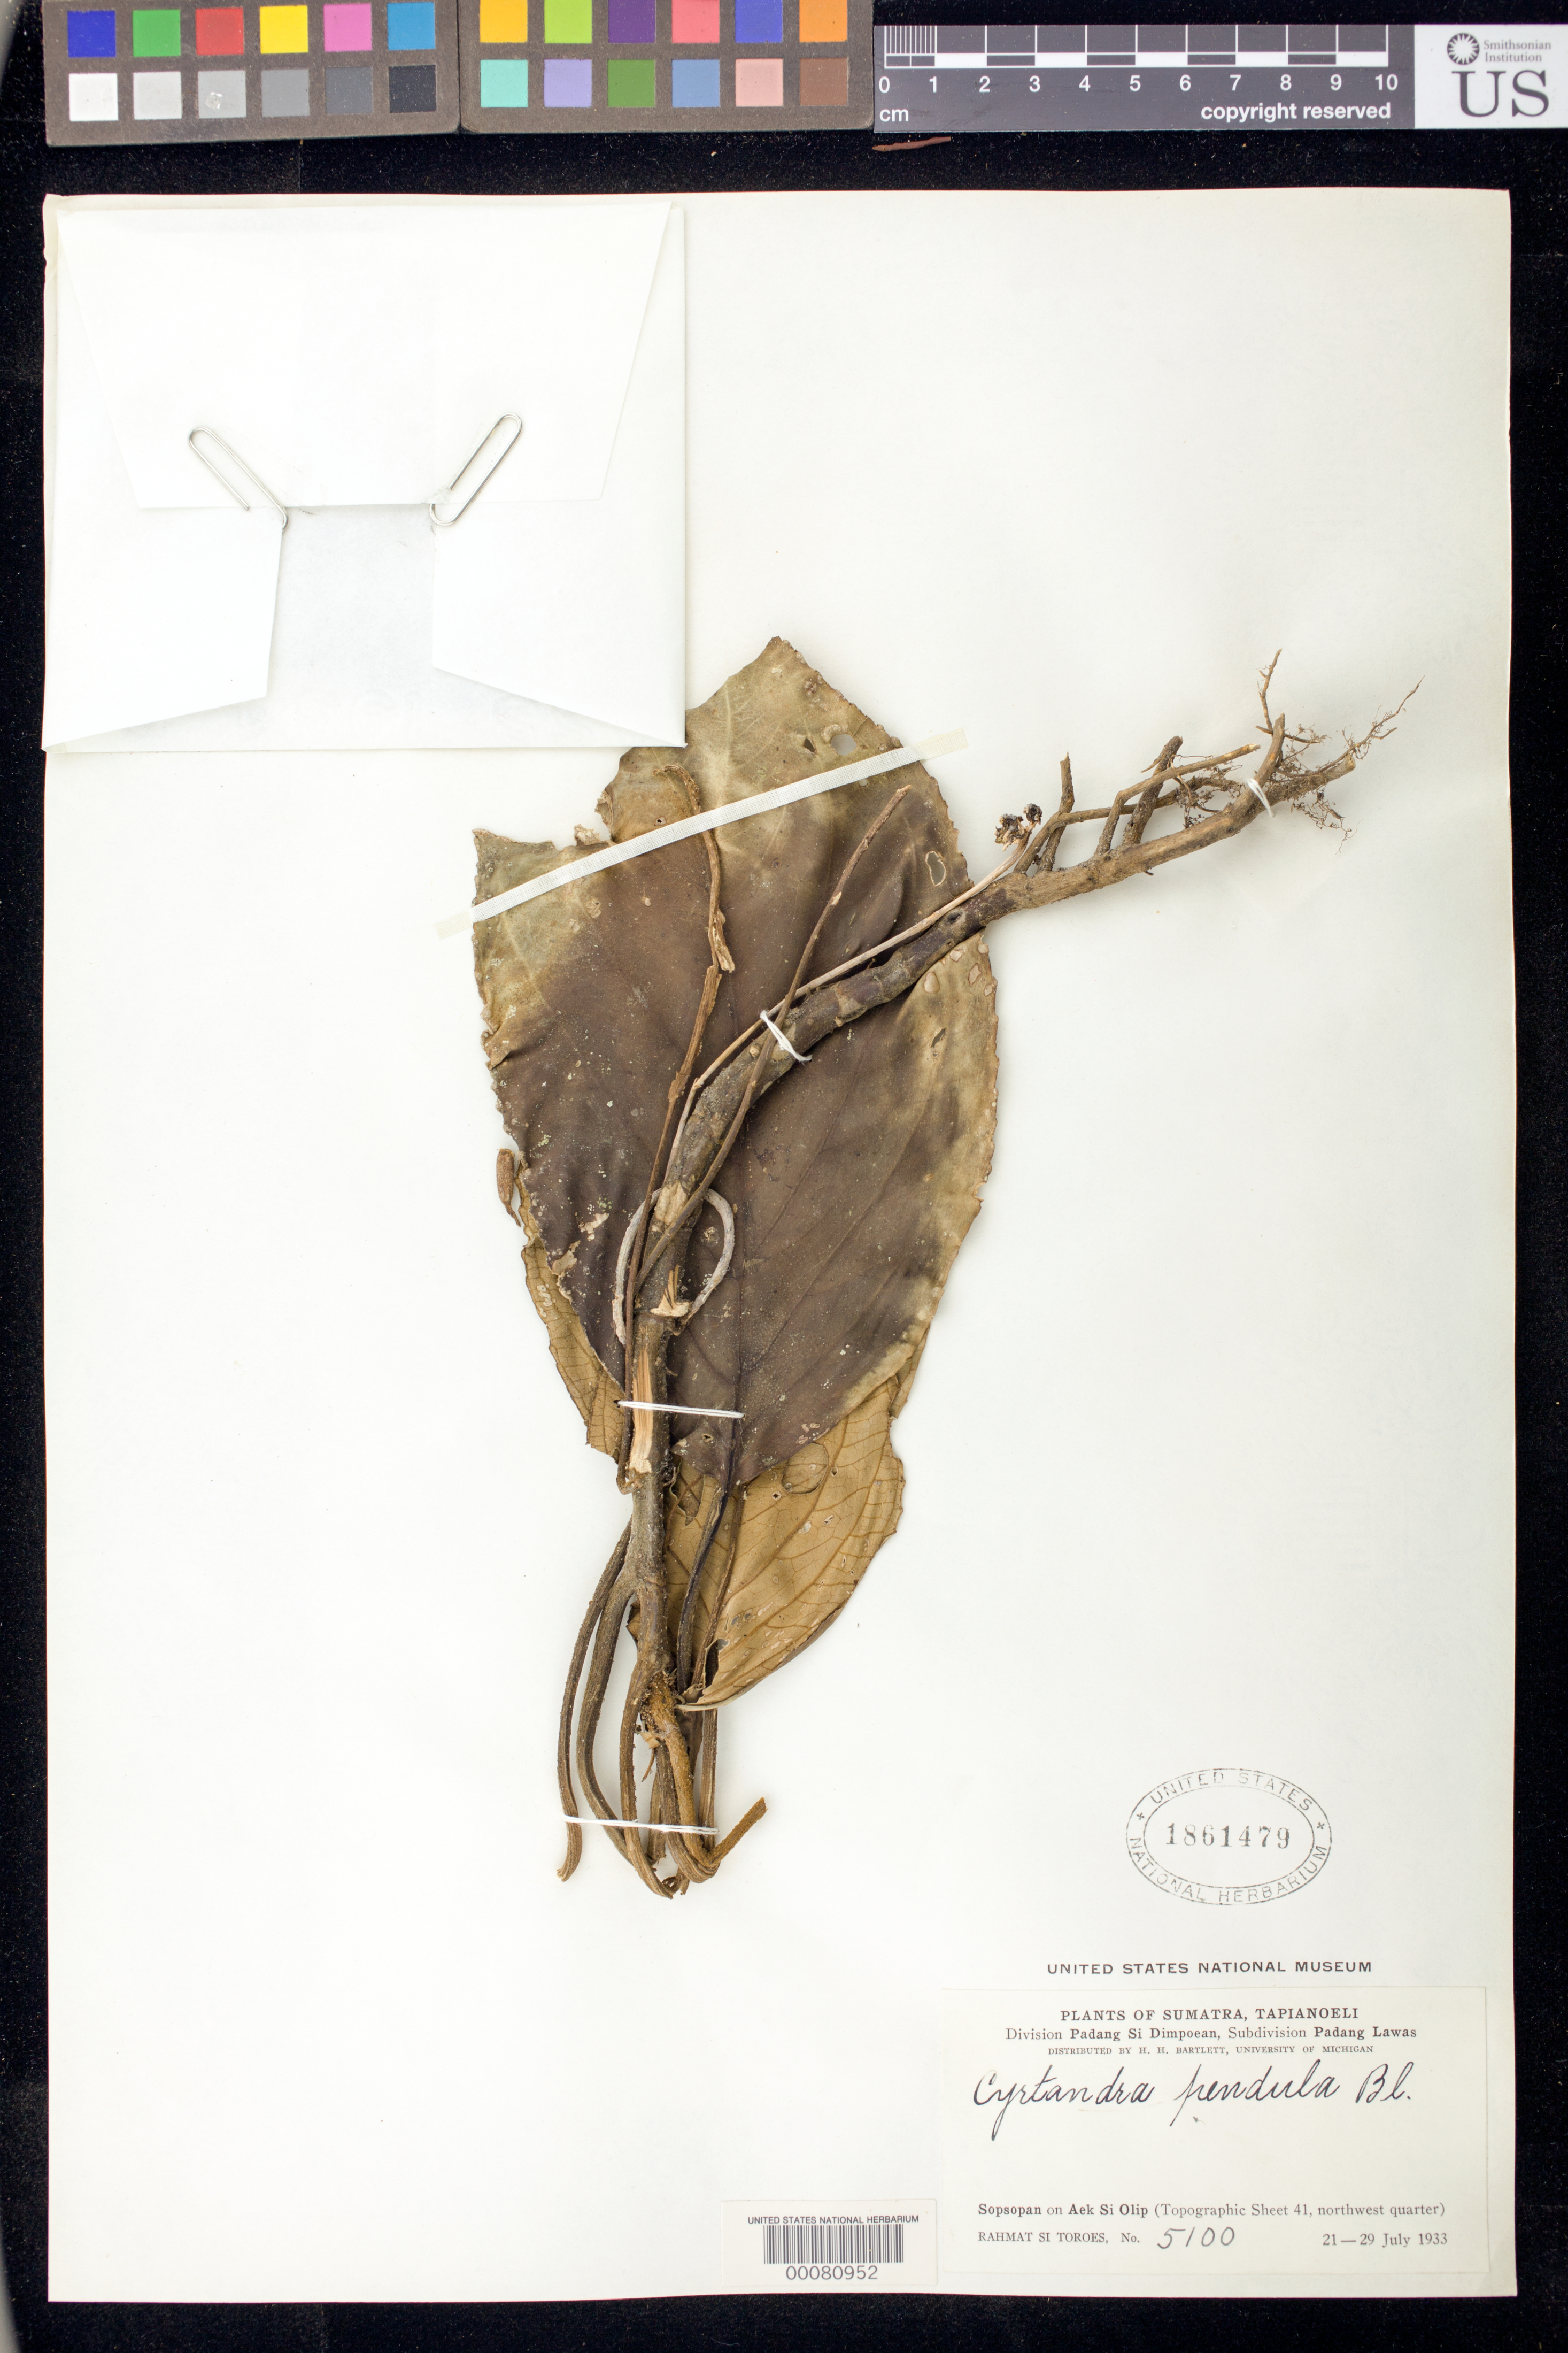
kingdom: Plantae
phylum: Tracheophyta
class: Magnoliopsida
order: Lamiales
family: Gesneriaceae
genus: Cyrtandra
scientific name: Cyrtandra pendula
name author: Blume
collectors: Rahmat Si Boeea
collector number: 5100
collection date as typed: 21-29 Jul 1933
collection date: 1933-07-21/1933-07-29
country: Indonesia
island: Sumatra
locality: Tapianoeli, division padang si dimpoean, subdivision padang lawas, sopsopan on aek si olip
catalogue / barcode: US 1861479